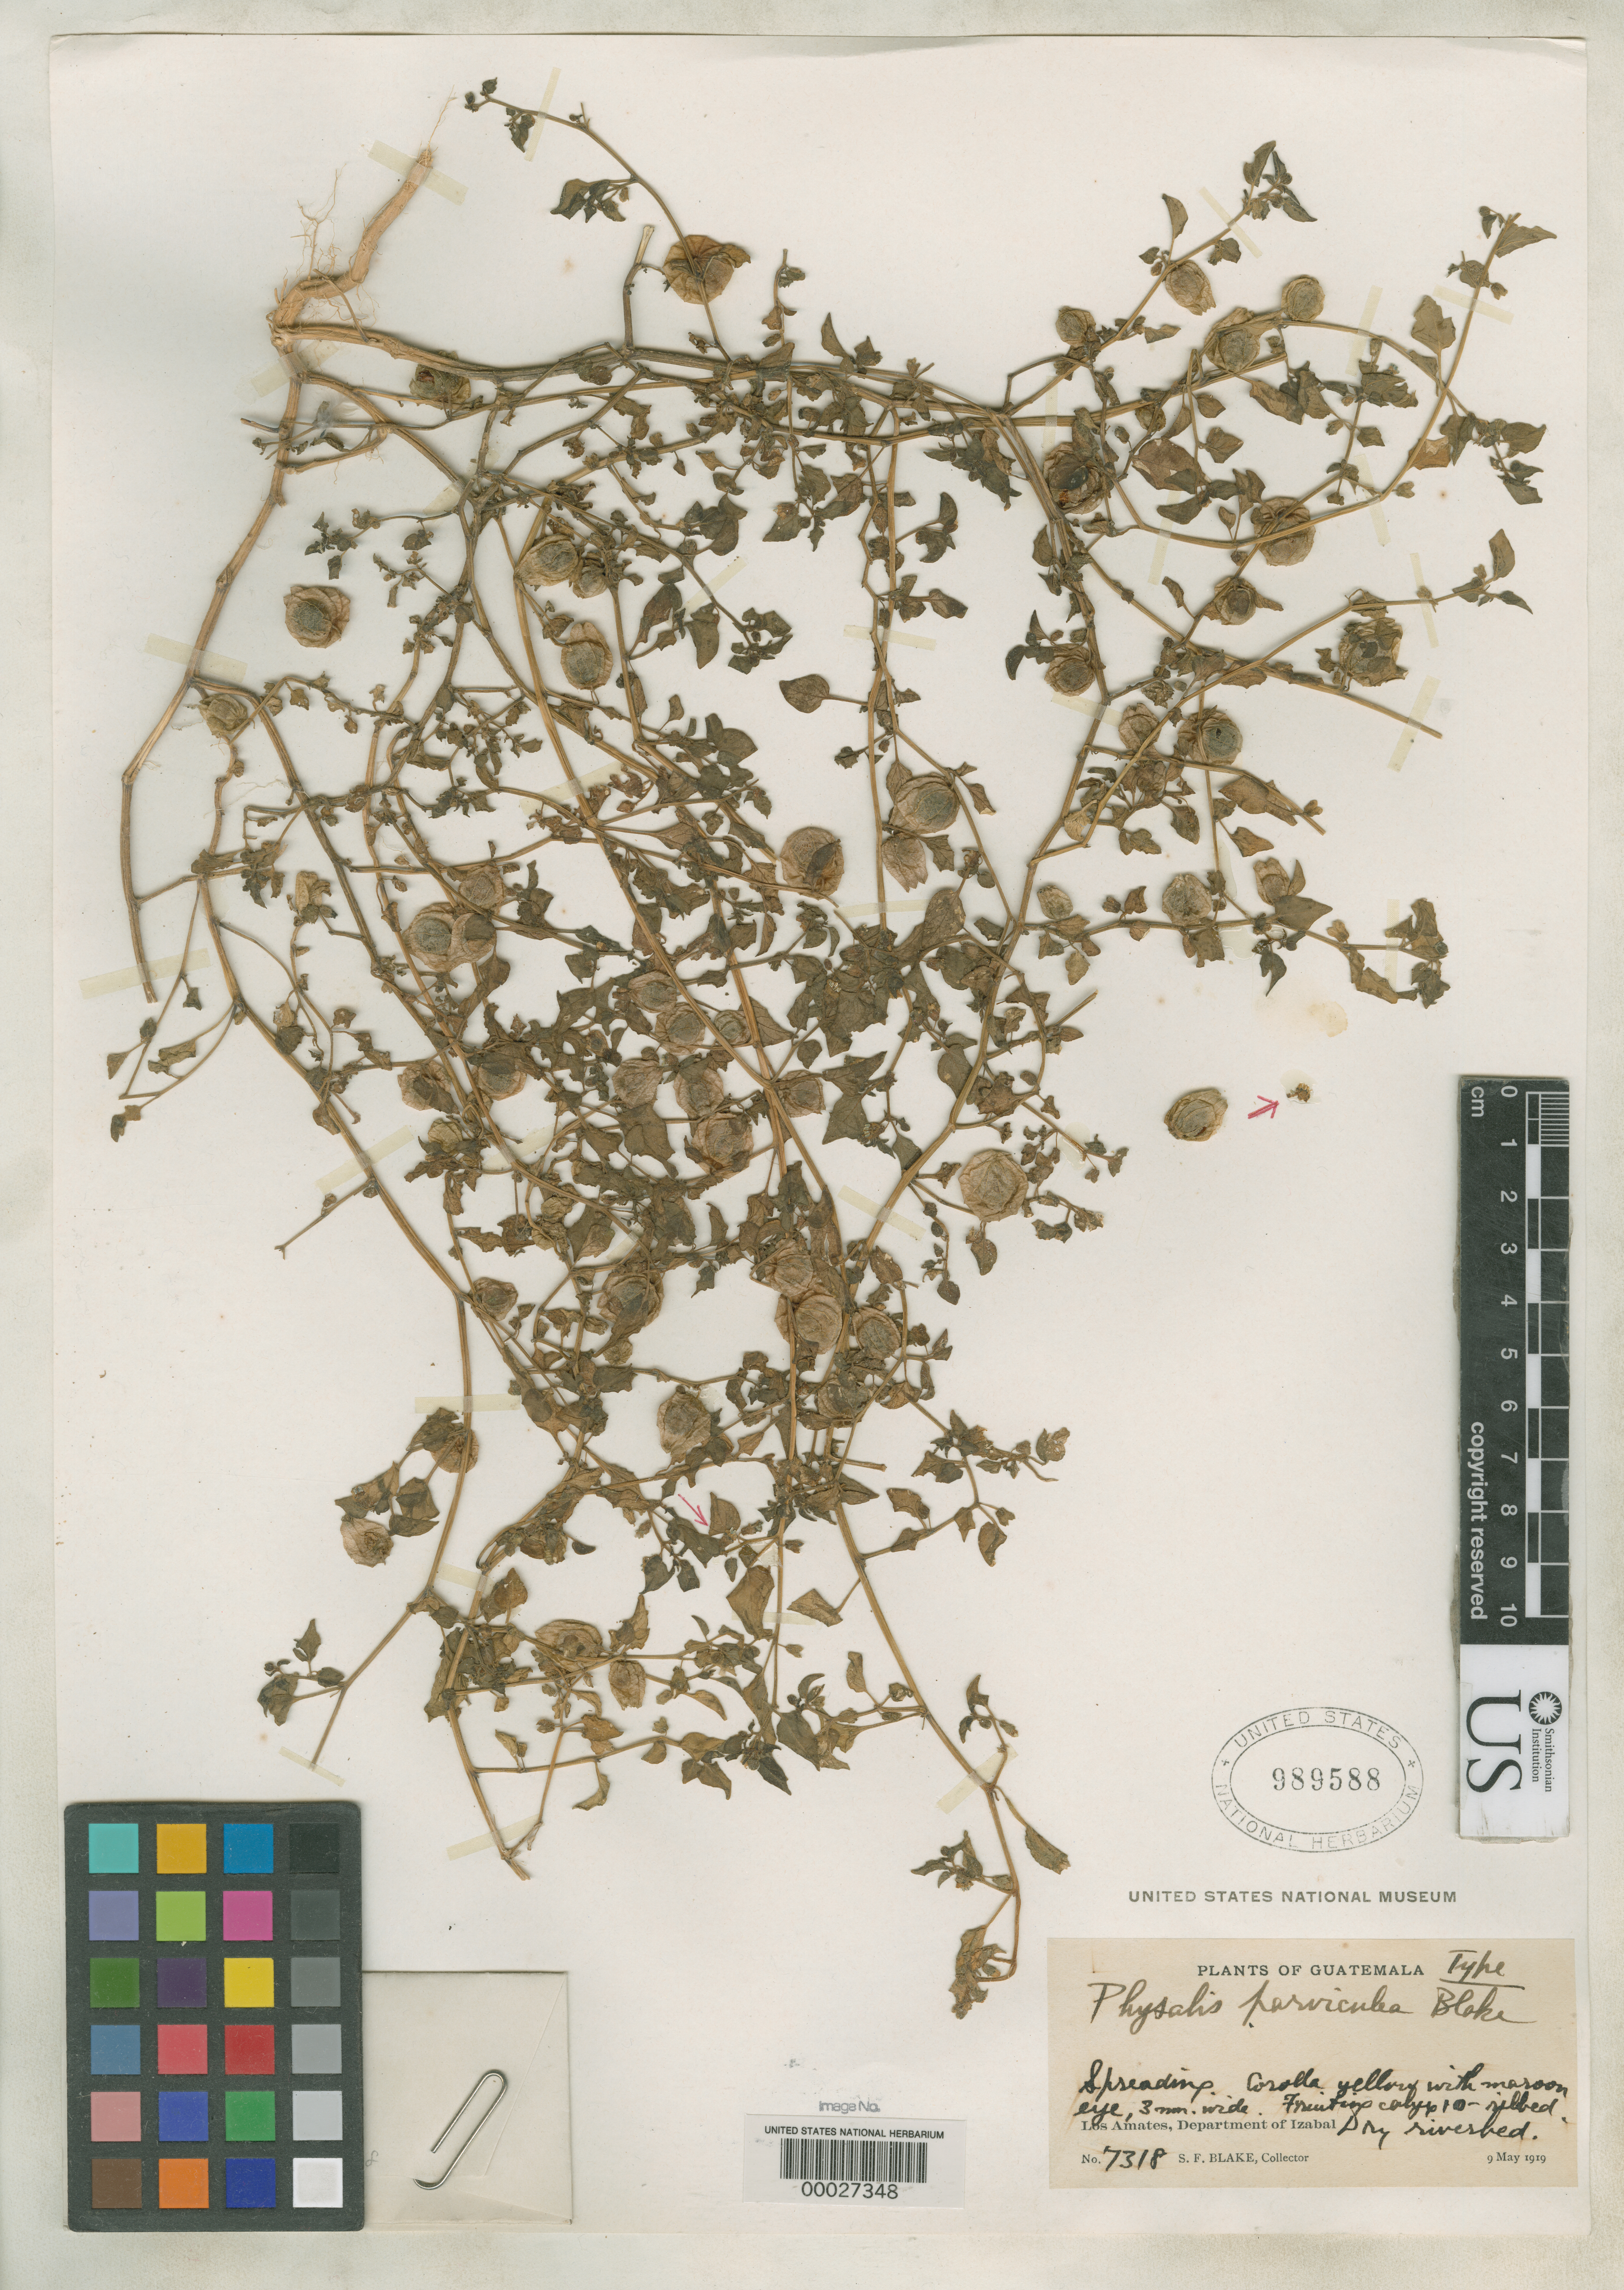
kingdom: Plantae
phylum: Tracheophyta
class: Magnoliopsida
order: Solanales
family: Solanaceae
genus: Physalis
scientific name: Physalis parviculea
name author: S.F. Blake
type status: Holotype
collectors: S. Blake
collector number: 7318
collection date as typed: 09 May 1919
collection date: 1919-05-09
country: Guatemala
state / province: Izabal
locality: Los Amates.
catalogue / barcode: US 989588